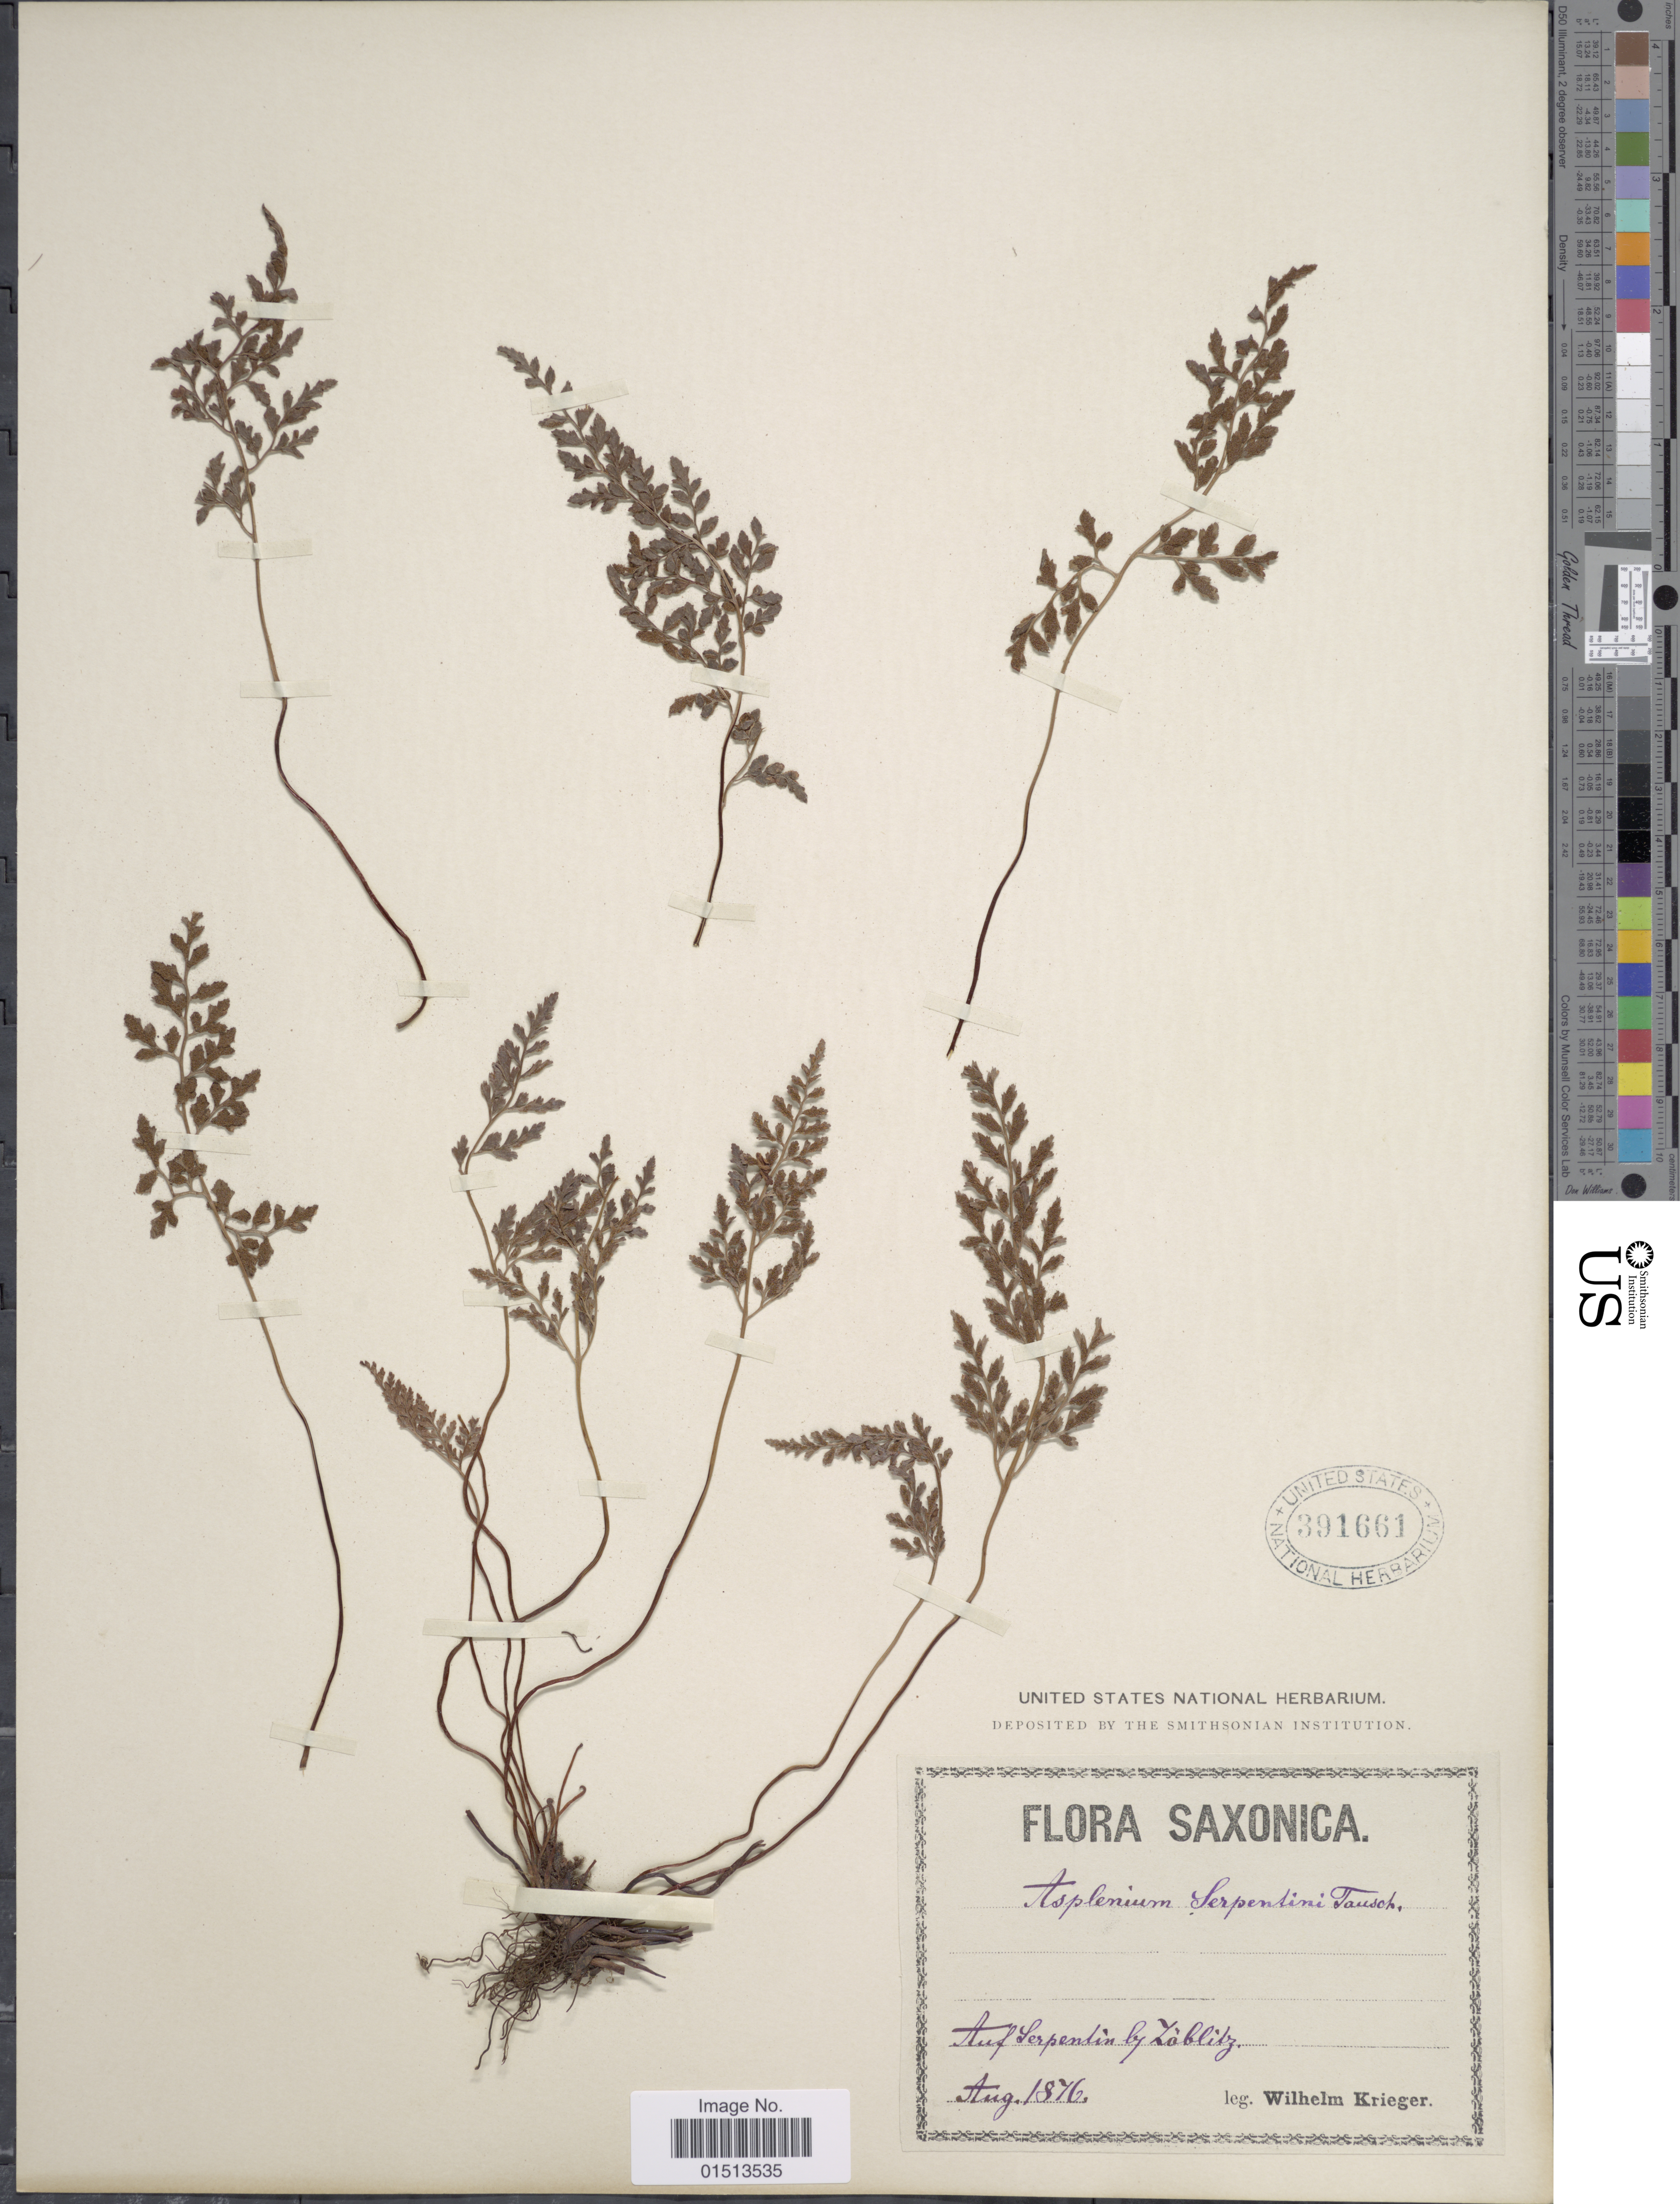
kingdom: Plantae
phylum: Tracheophyta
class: Polypodiopsida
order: Polypodiales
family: Aspleniaceae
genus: Asplenium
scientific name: Asplenium adiantum-nigrum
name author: L.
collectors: W. Krieger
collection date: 1876-08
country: Germany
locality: Saxonica, auf Serpentin Lõblity. [interpreted]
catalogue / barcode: US 391661